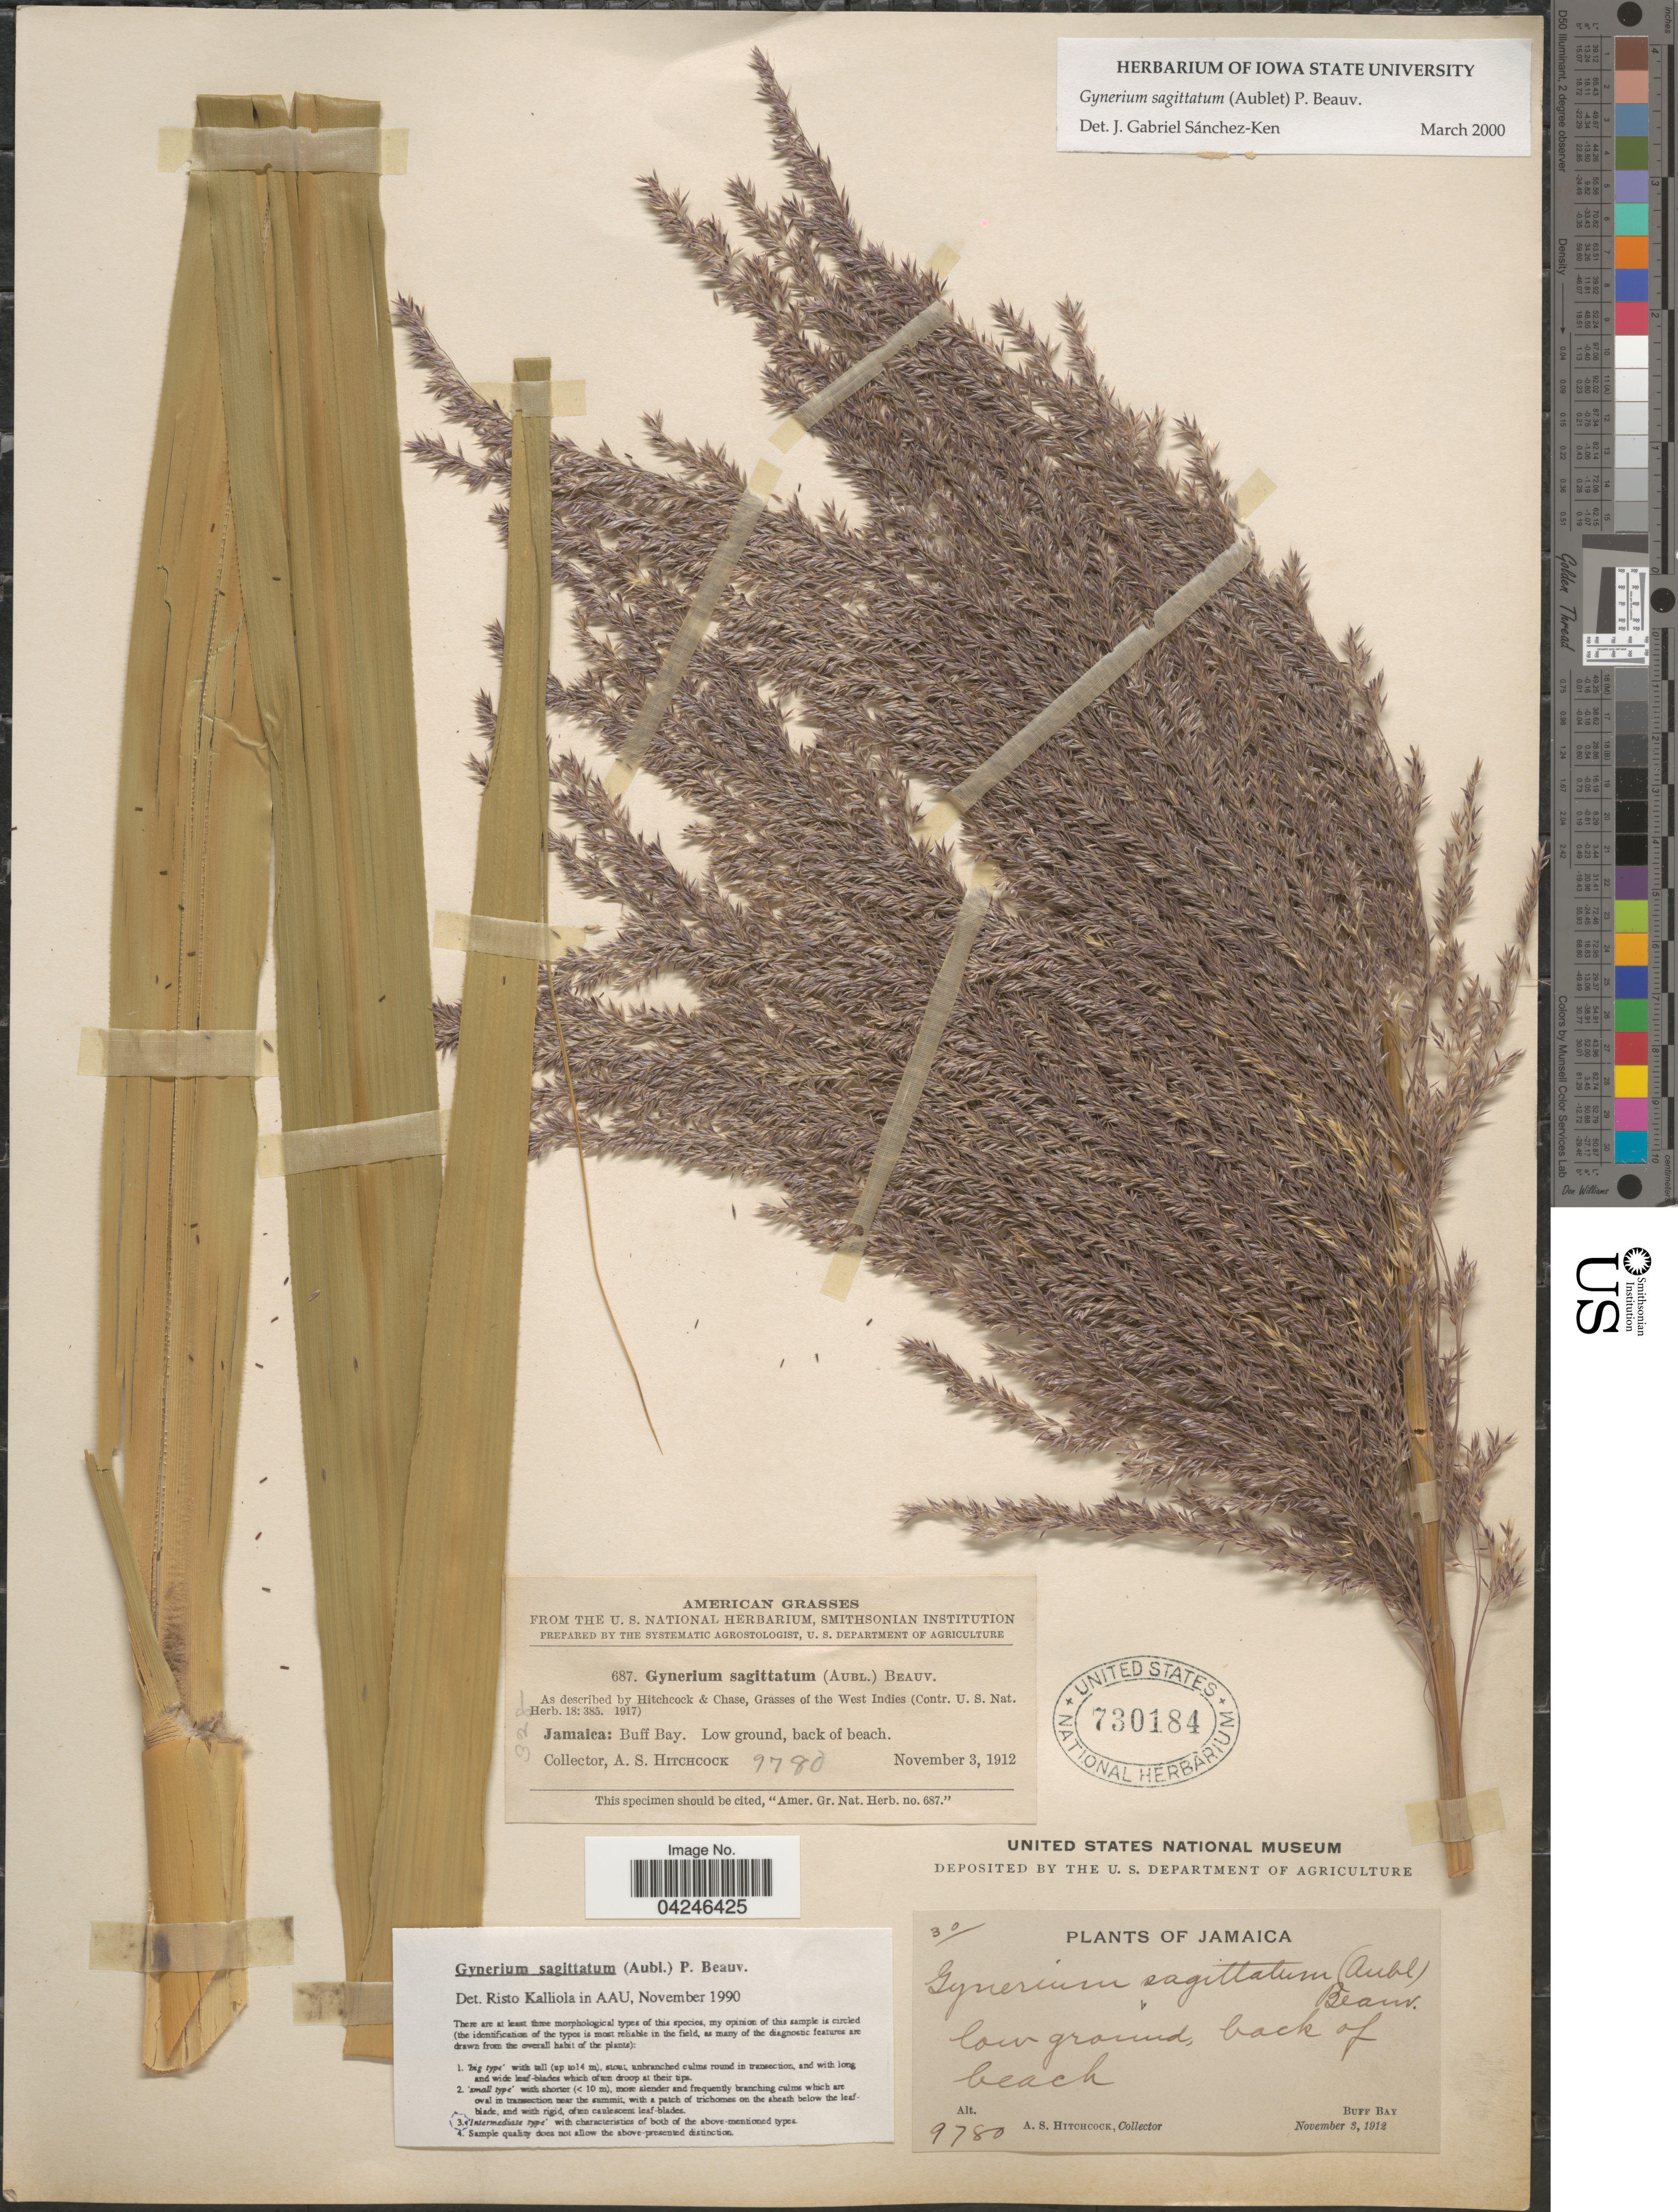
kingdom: Plantae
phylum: Tracheophyta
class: Liliopsida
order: Poales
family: Poaceae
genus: Gynerium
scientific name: Gynerium sagittatum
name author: (Aubl.) P. Beauv.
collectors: A. S. Hitchcock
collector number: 9780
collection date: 1912-11-03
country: Jamaica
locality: Back of beach. Buff Bay.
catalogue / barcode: US 730184